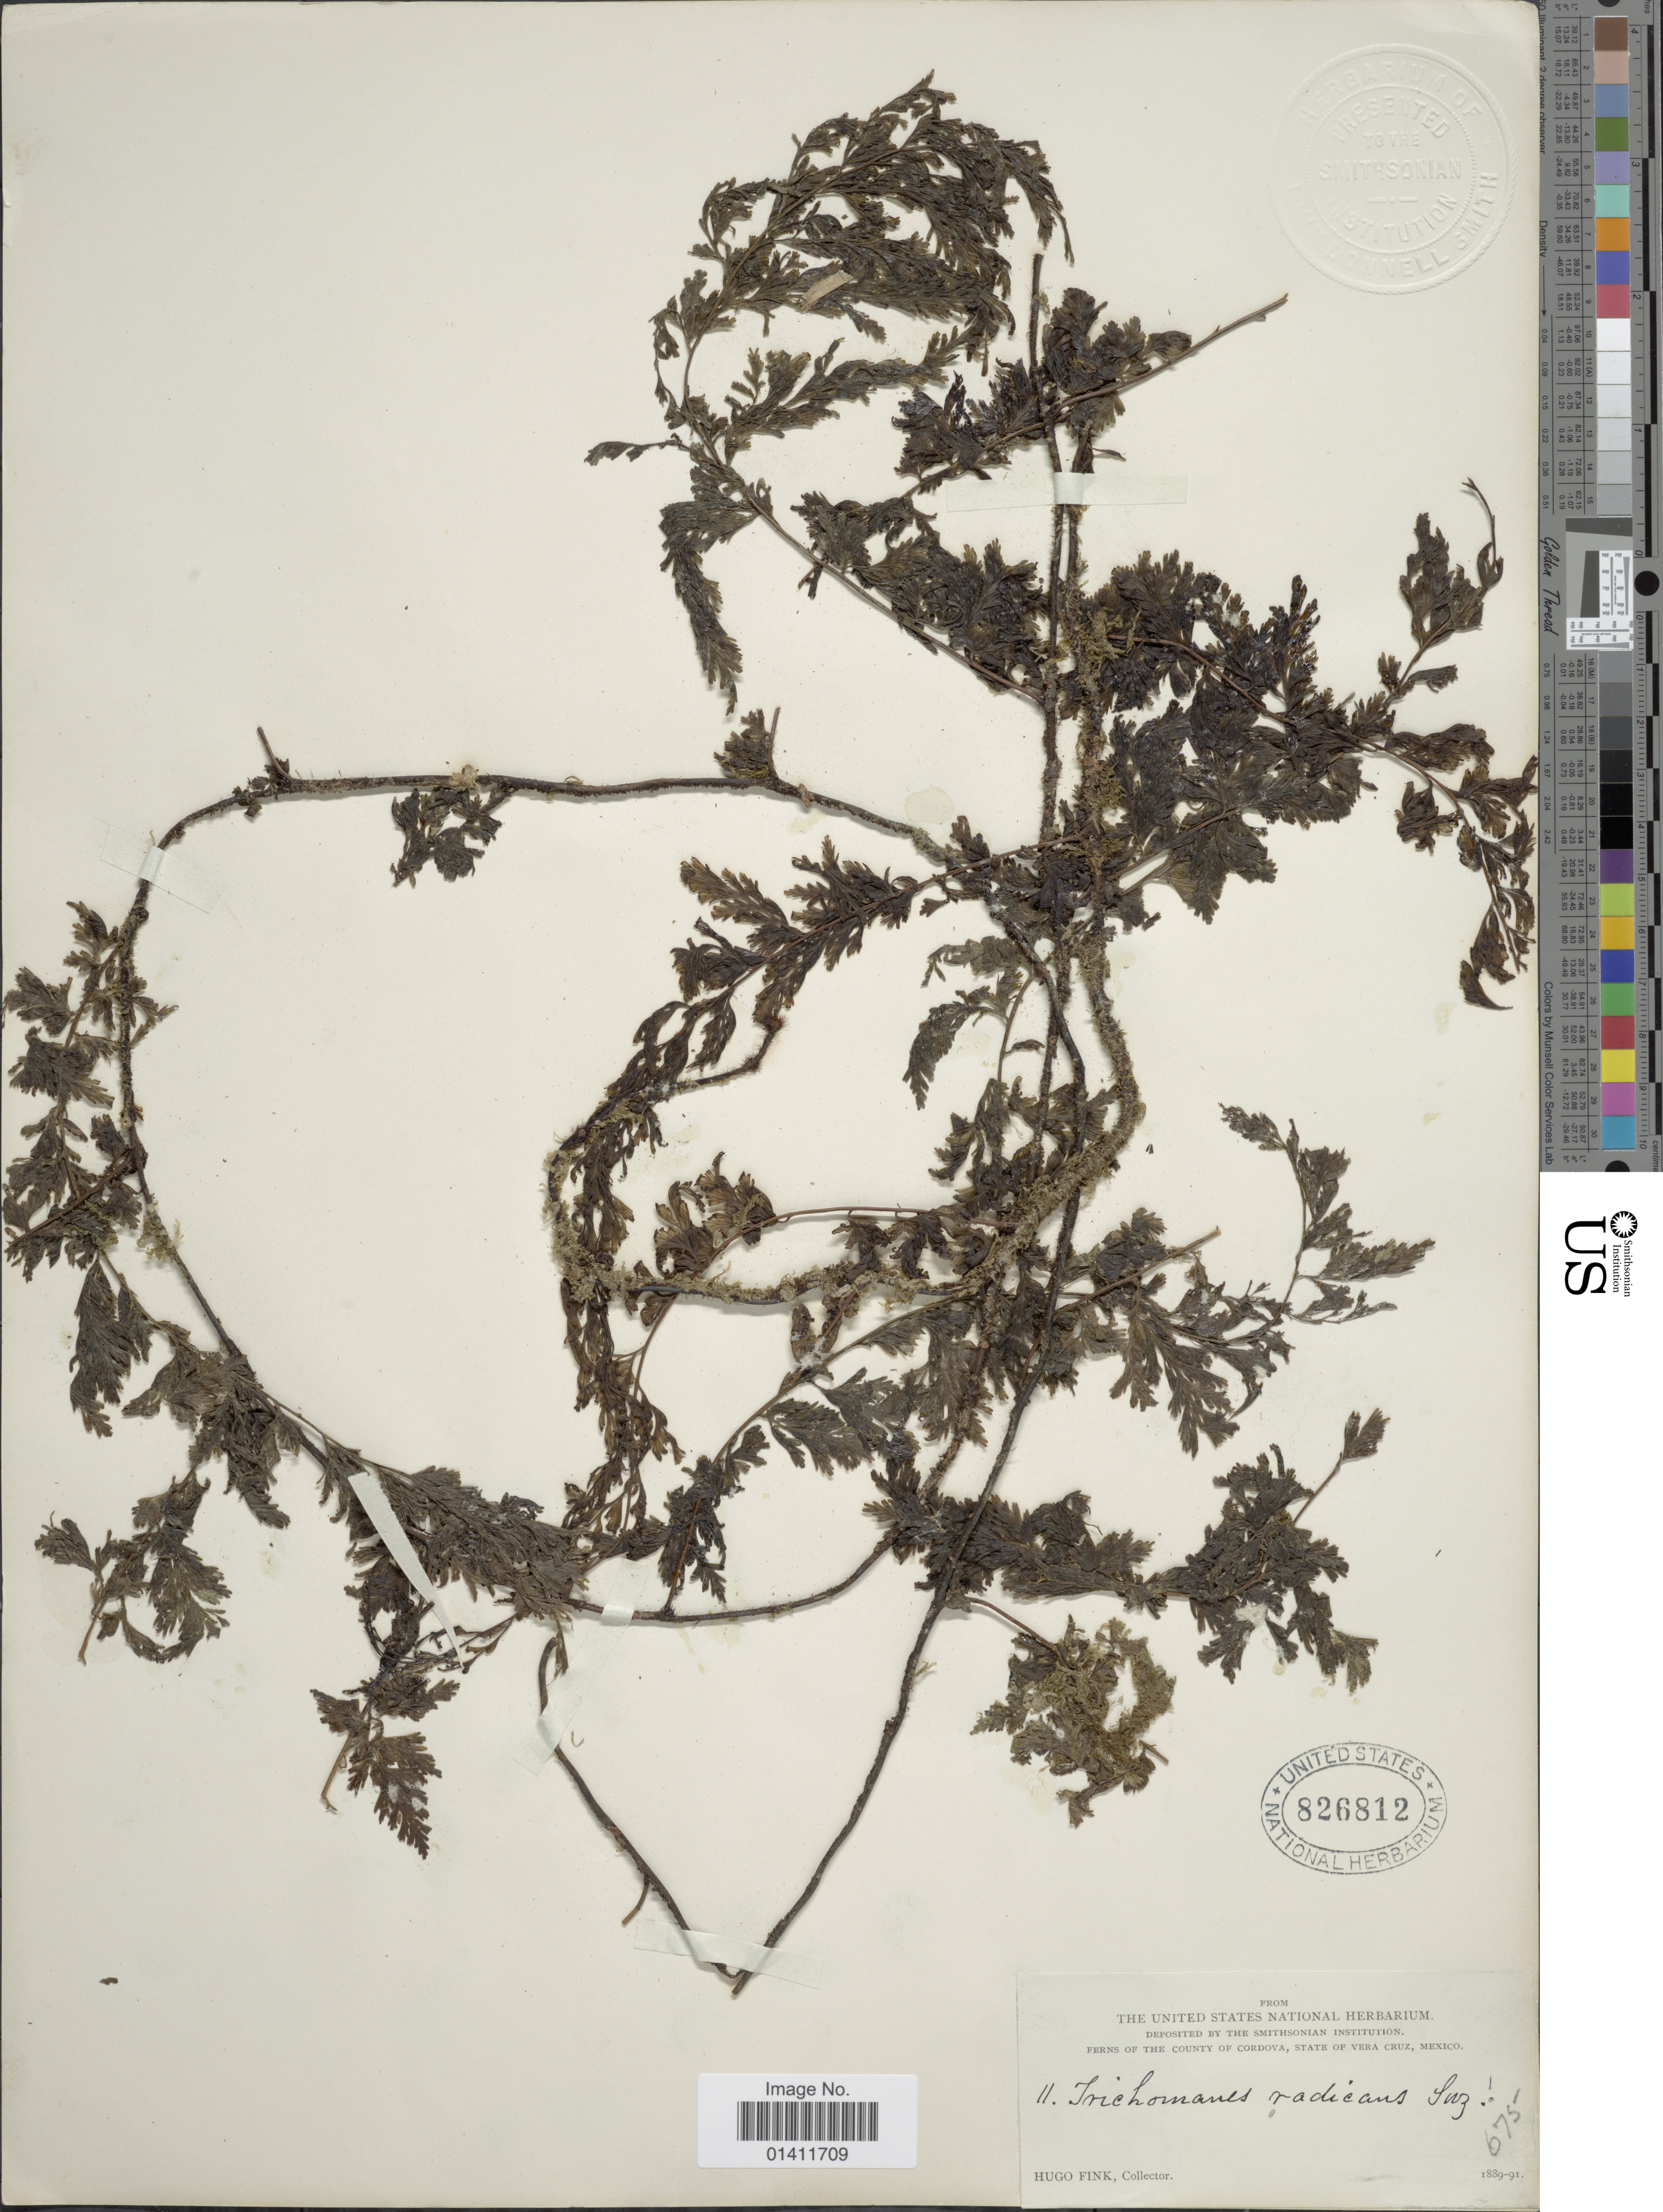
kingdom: Plantae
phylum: Tracheophyta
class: Polypodiopsida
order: Hymenophyllales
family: Hymenophyllaceae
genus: Vandenboschia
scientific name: Vandenboschia radicans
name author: (Sw.) Copel.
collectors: H. Fink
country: Mexico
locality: Vera Cruz